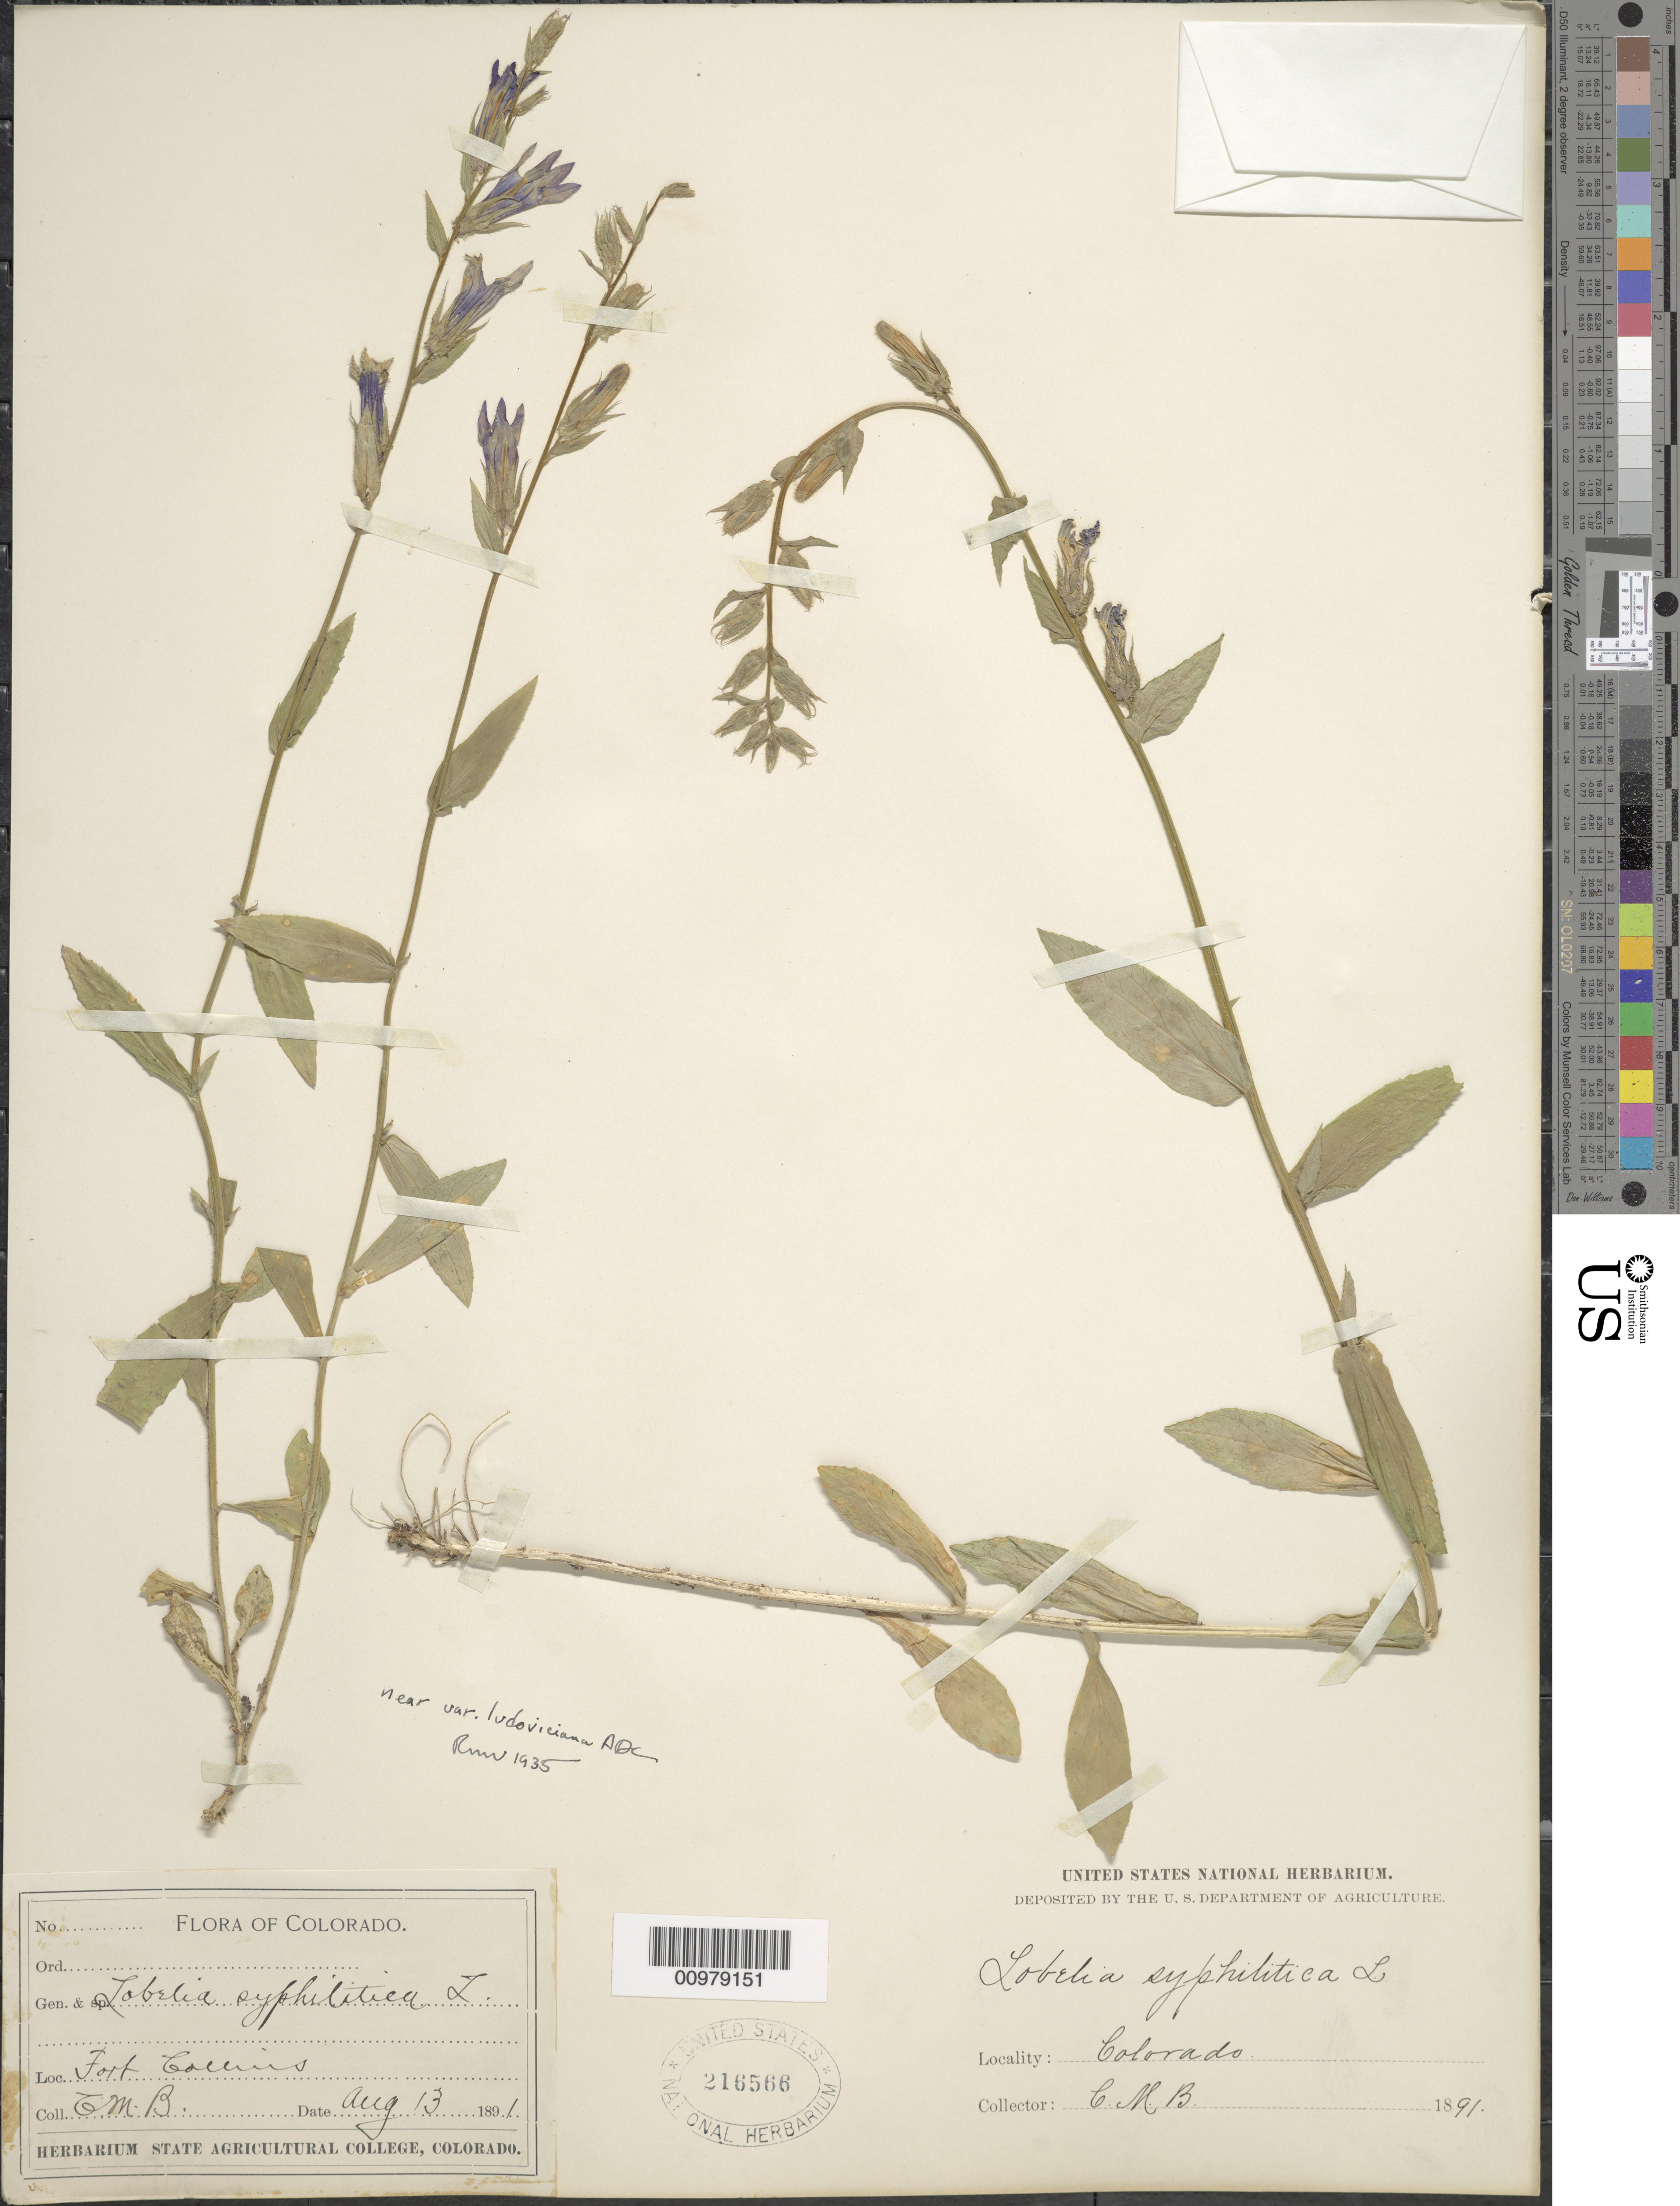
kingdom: Plantae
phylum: Tracheophyta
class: Magnoliopsida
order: Asterales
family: Campanulaceae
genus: Lobelia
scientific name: Lobelia siphilitica var. ludoviciana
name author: A. DC.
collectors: C. M. B.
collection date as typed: Aug 13, 1891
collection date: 1891-08-13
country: United States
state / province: Colorado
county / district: Larimer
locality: Fort Collins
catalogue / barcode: US 216566